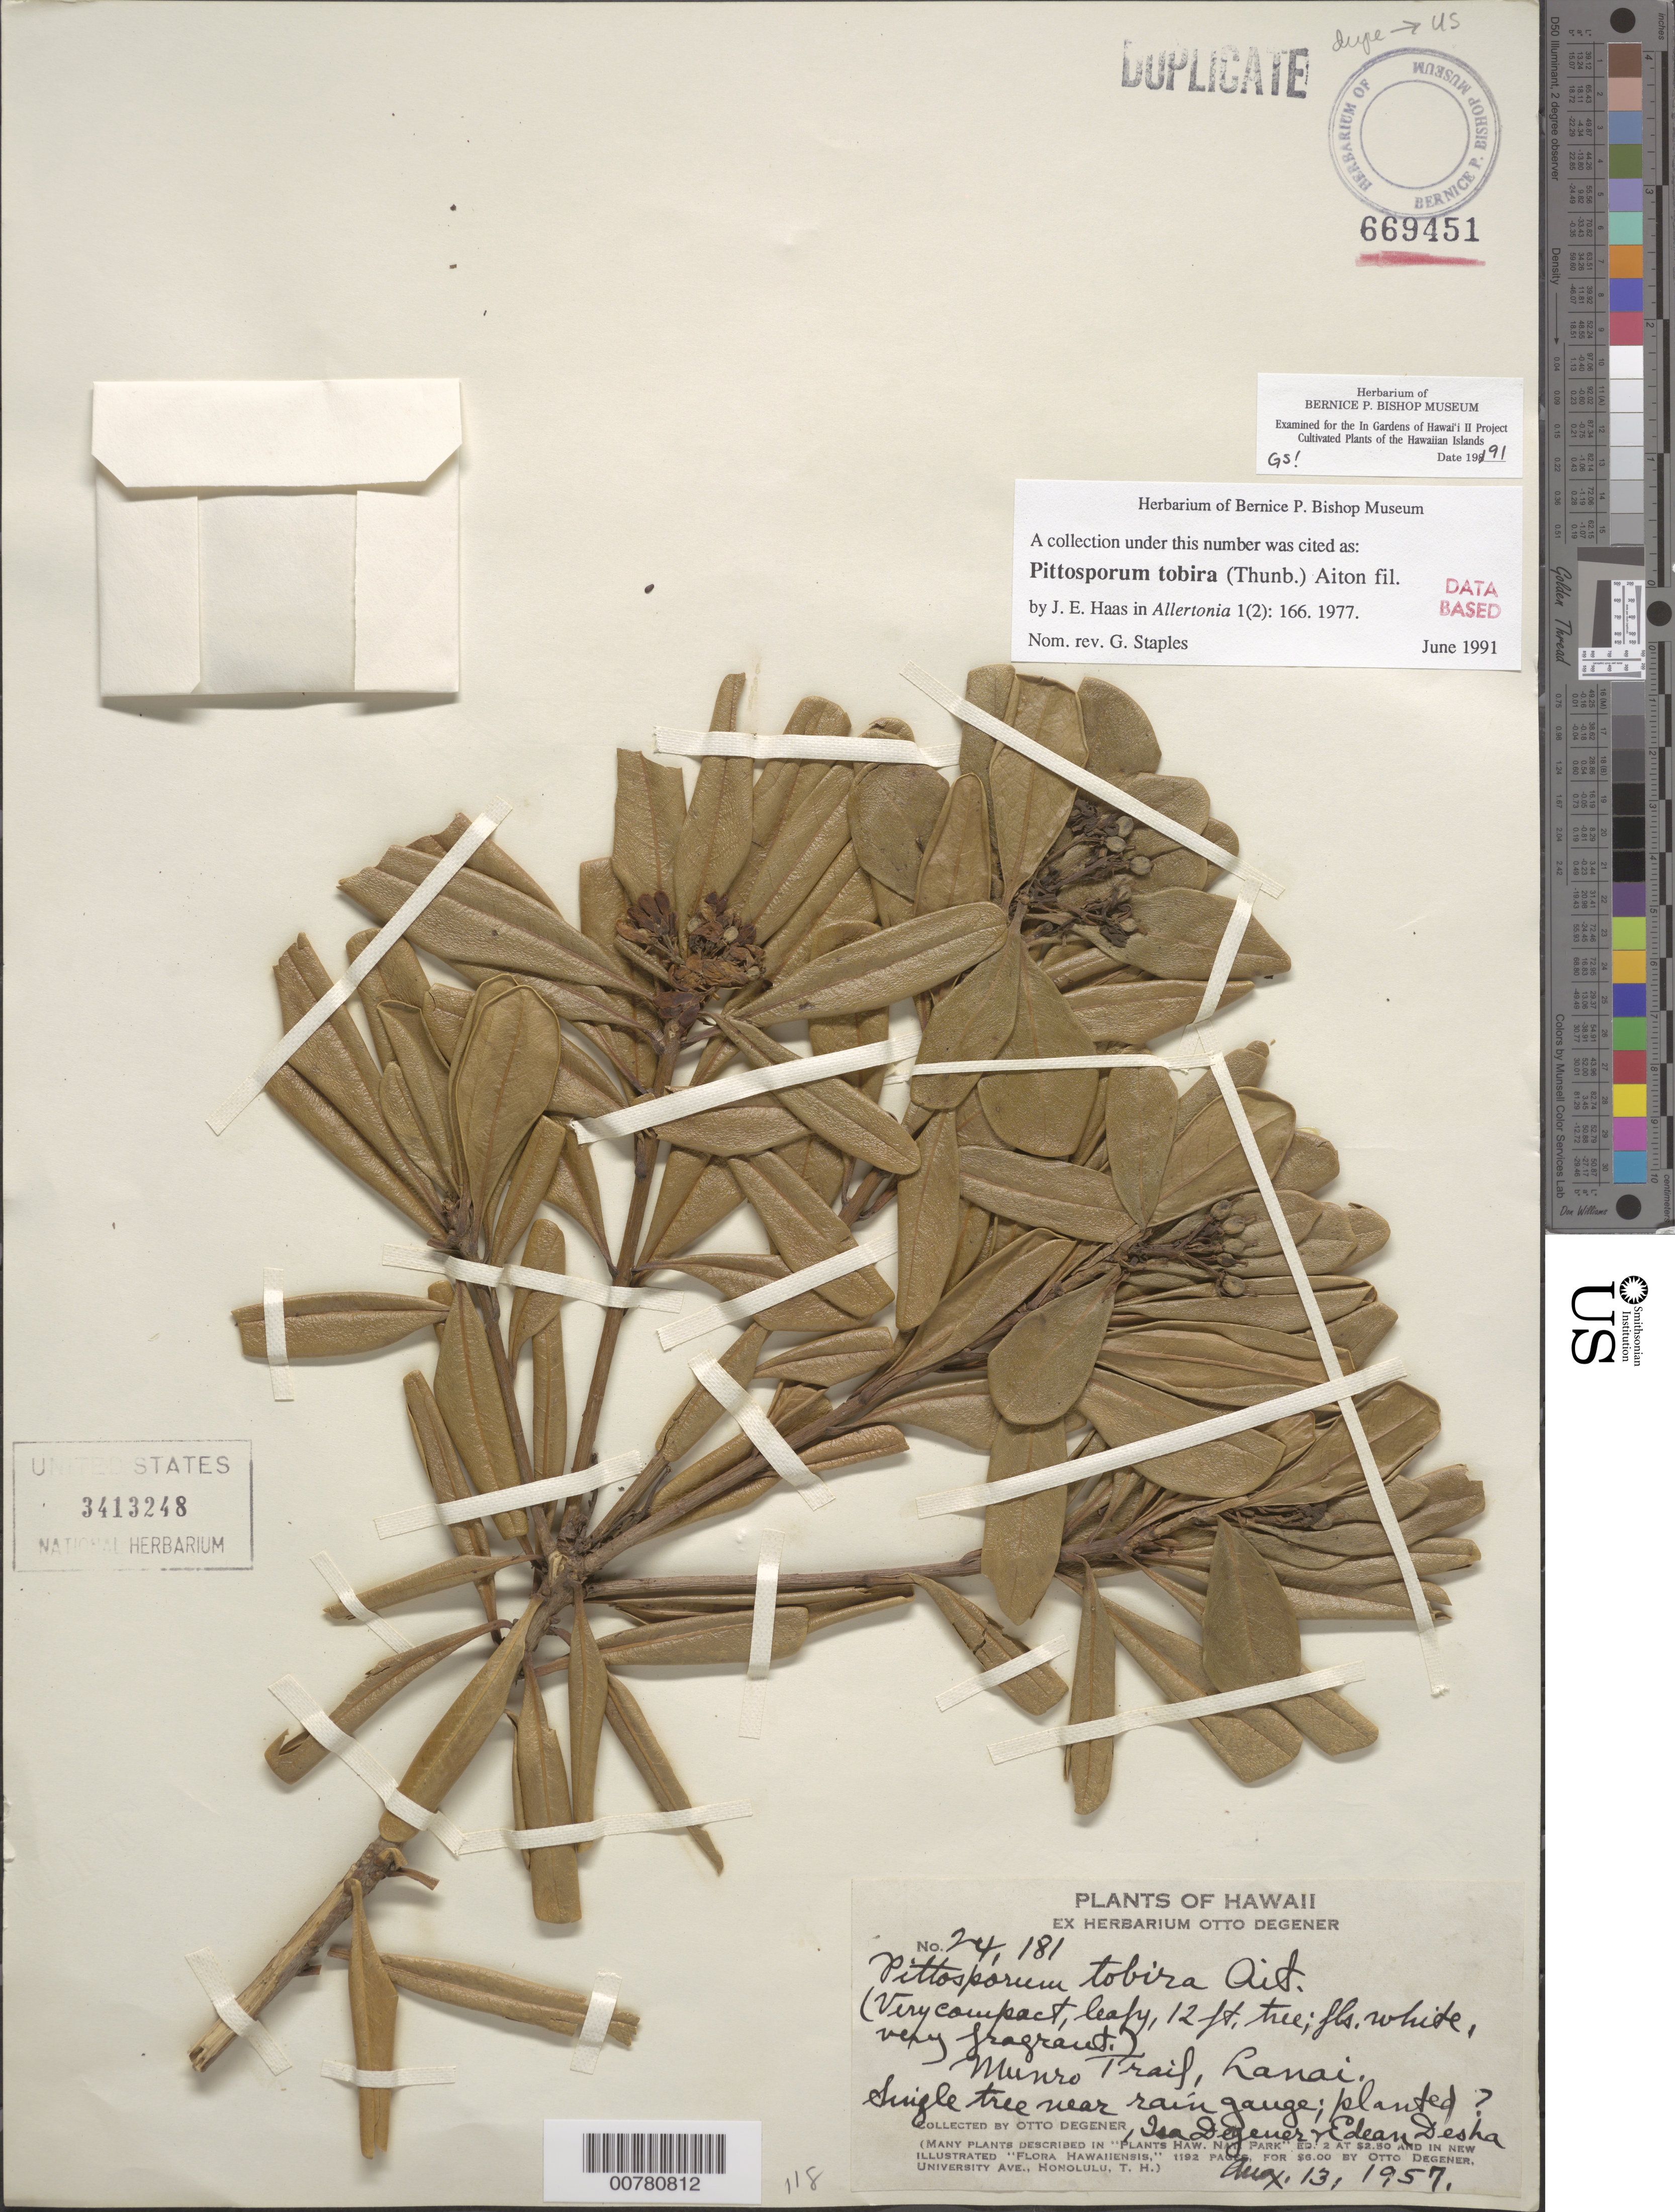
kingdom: Plantae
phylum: Tracheophyta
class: Magnoliopsida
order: Apiales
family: Pittosporaceae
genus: Pittosporum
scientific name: Pittosporum tobira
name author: (Thunb.) W.T. Aiton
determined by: Staples, G. W.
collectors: O. Degener, I. Degener & E. Desha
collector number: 24181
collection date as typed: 13 Aug 1957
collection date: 1957-08-13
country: United States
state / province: Hawaii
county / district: Maui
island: Lana'i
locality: Munro Trail. Single tree near rain gauge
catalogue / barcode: US 3413248